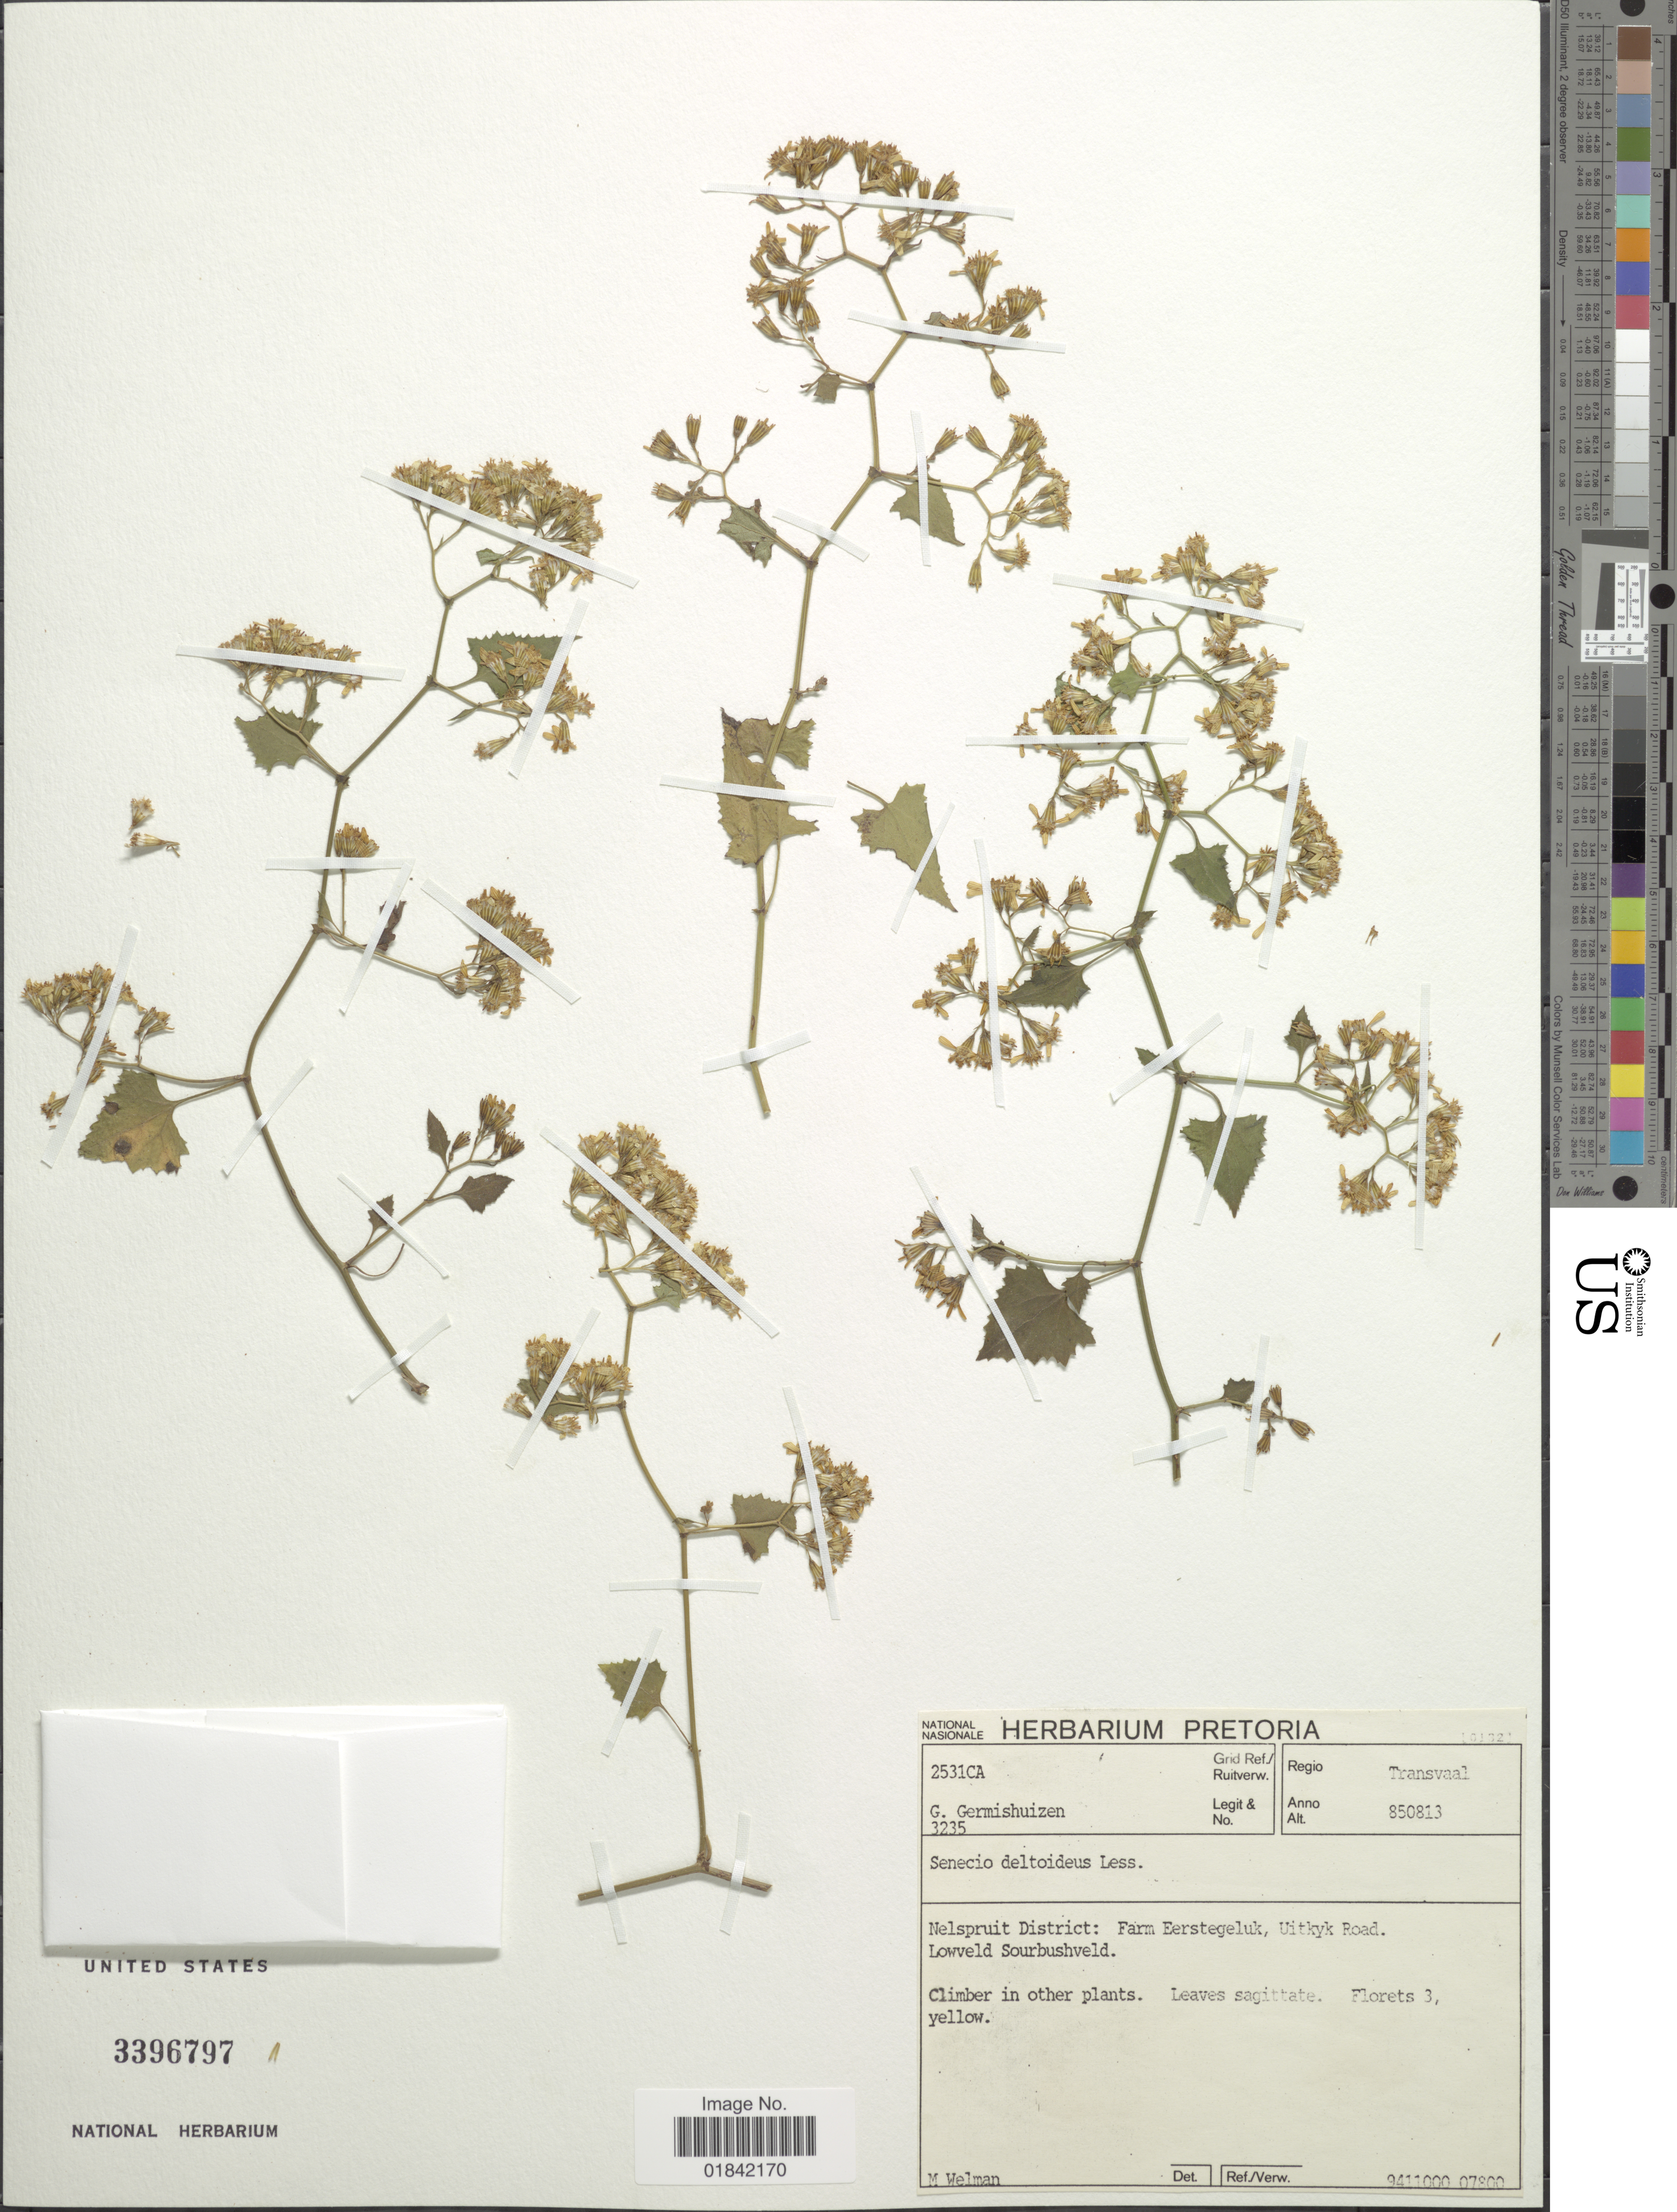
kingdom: Plantae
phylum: Tracheophyta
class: Magnoliopsida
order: Asterales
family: Asteraceae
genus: Senecio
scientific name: Senecio deltoideus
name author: Less.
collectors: G. Germishuizen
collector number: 3235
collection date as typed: Transcribed d/m/y: 13/8/85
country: South Africa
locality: Transvaal, Nelspruit District, Farm Eerstegeluk, Uitkyk Road, Lowveld Sourbushveld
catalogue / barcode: US 3396797